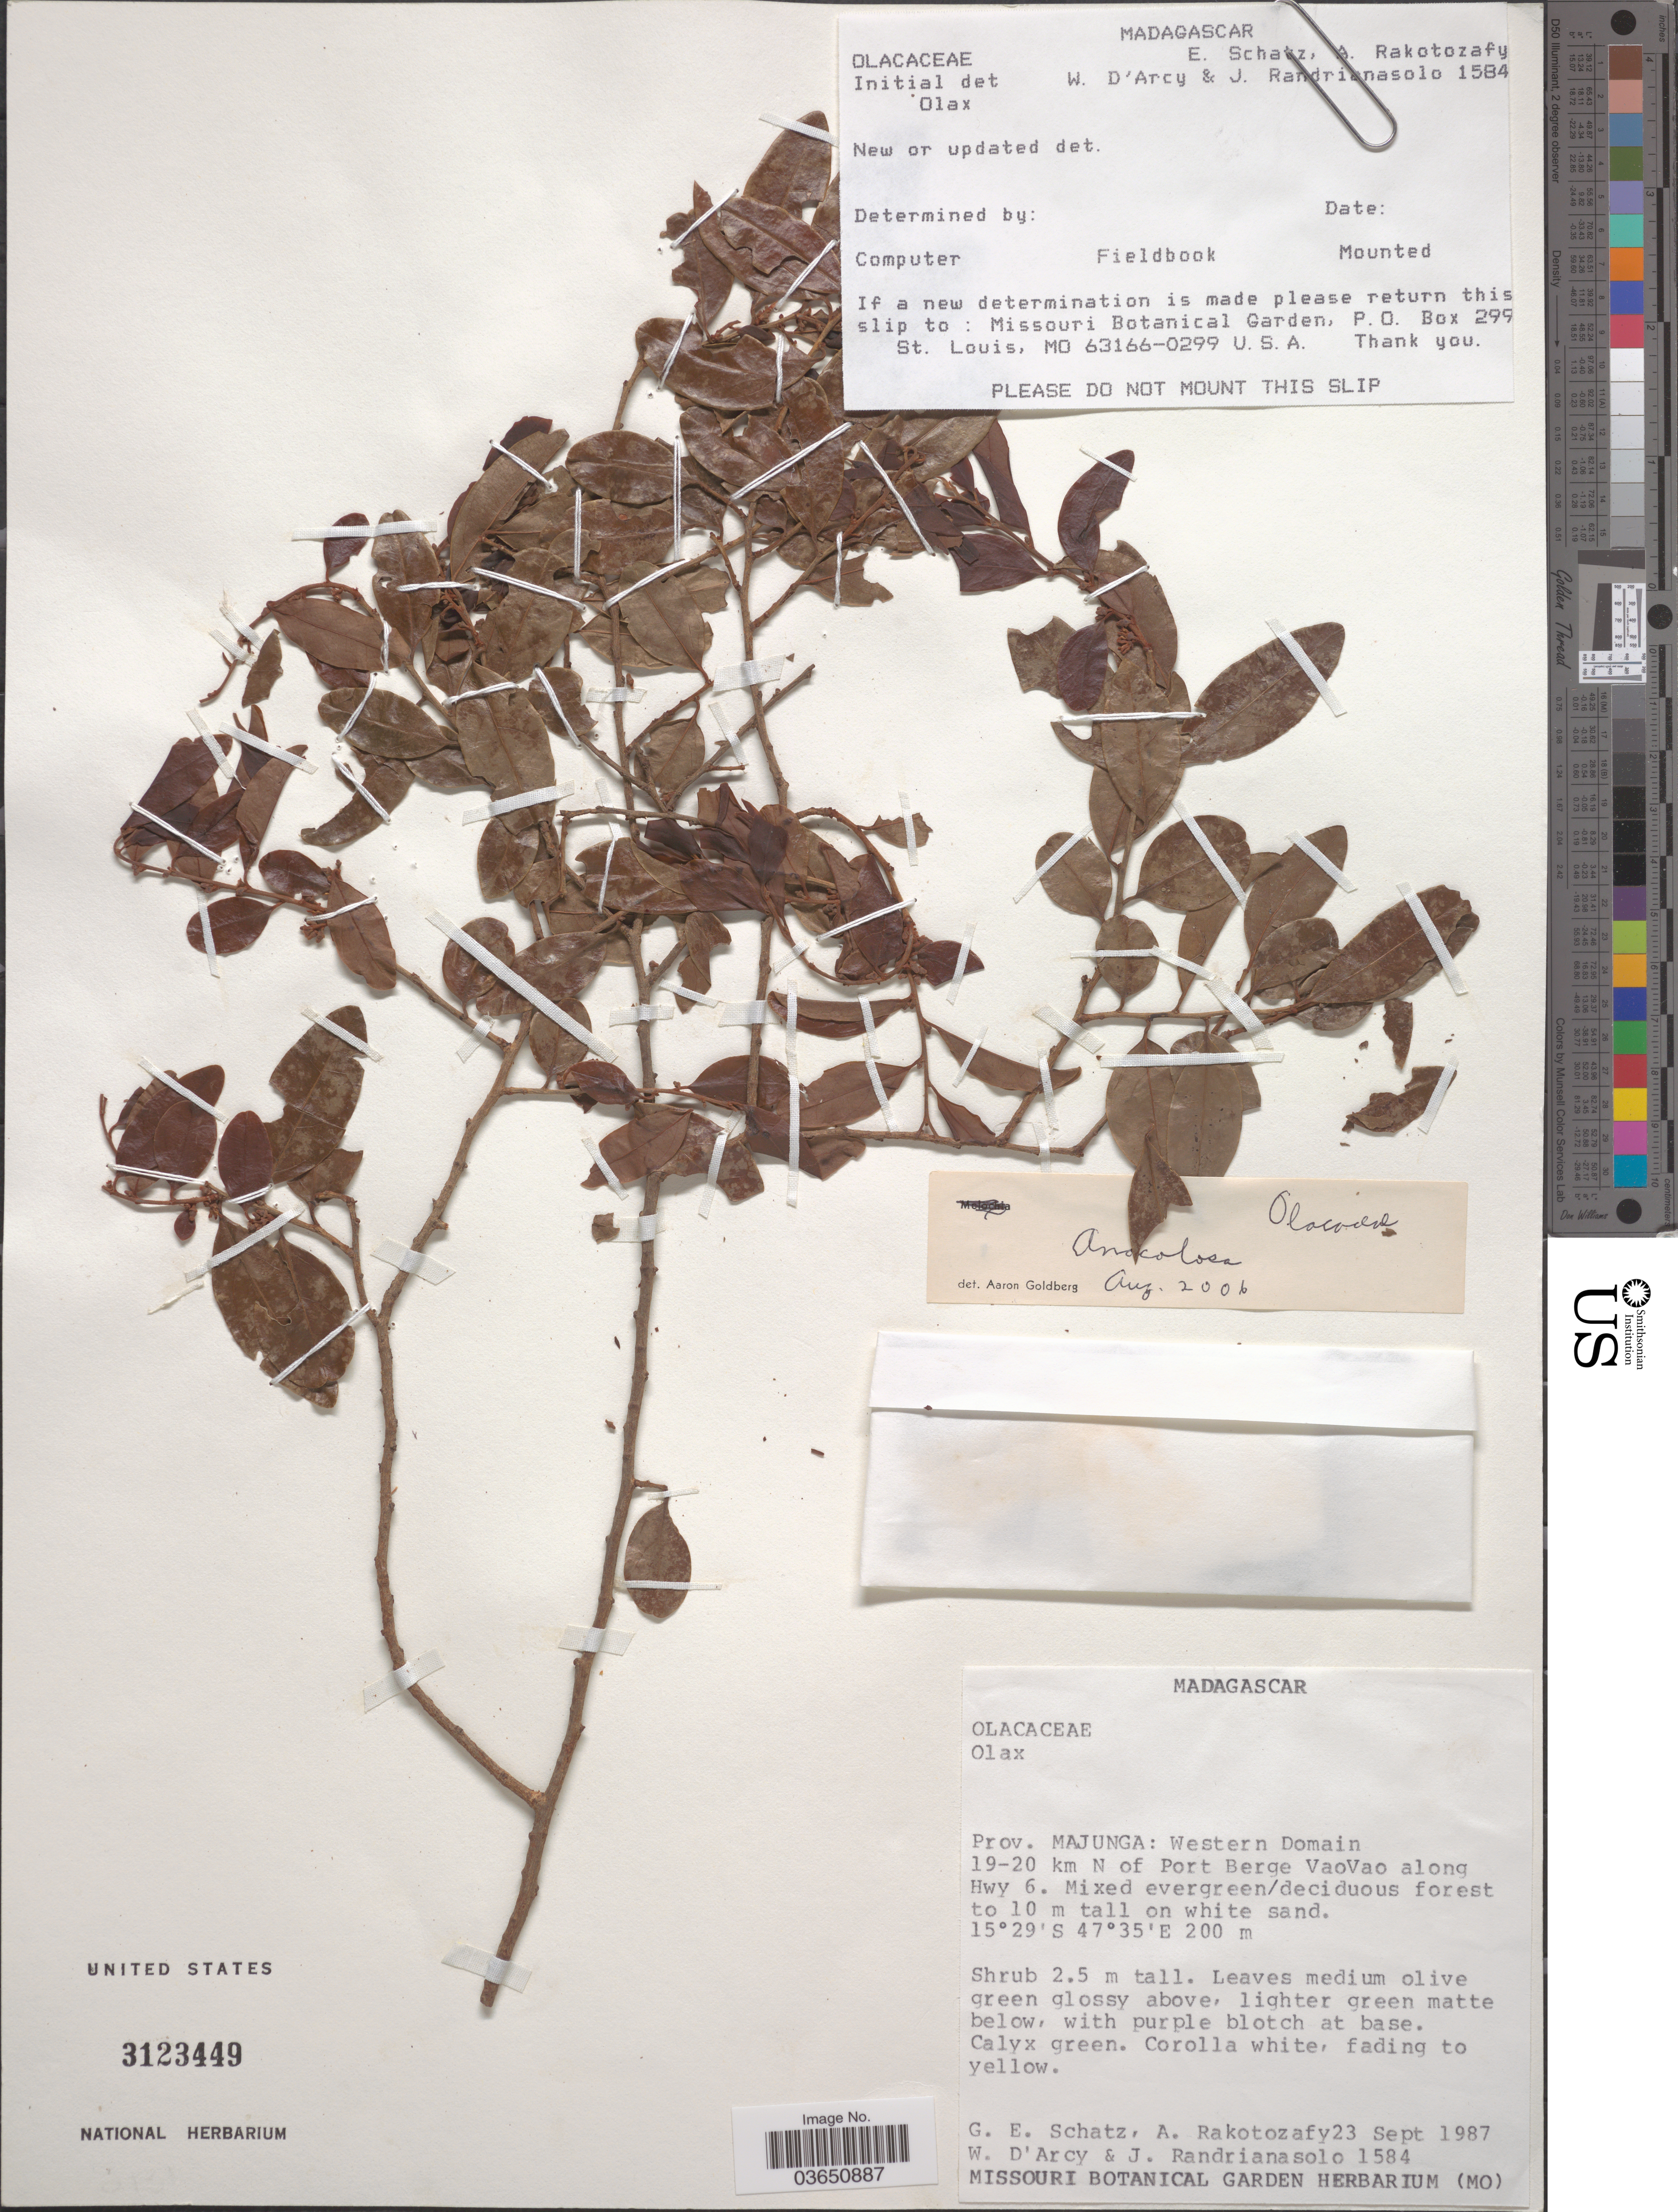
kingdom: Plantae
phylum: Tracheophyta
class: Magnoliopsida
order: Santalales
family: Aptandraceae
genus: Anacolosa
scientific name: Anacolosa sp.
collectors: G. Schatz, A. Rakotozafy, W. G. D'Arcy & J. Randrianasolo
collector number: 1584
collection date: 1987-09-23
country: Madagascar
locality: Prov. Majunga: Western Domain. 19-20 km N of Port Berge VaoVao along Hwy 6.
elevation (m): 200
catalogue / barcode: US 3123449